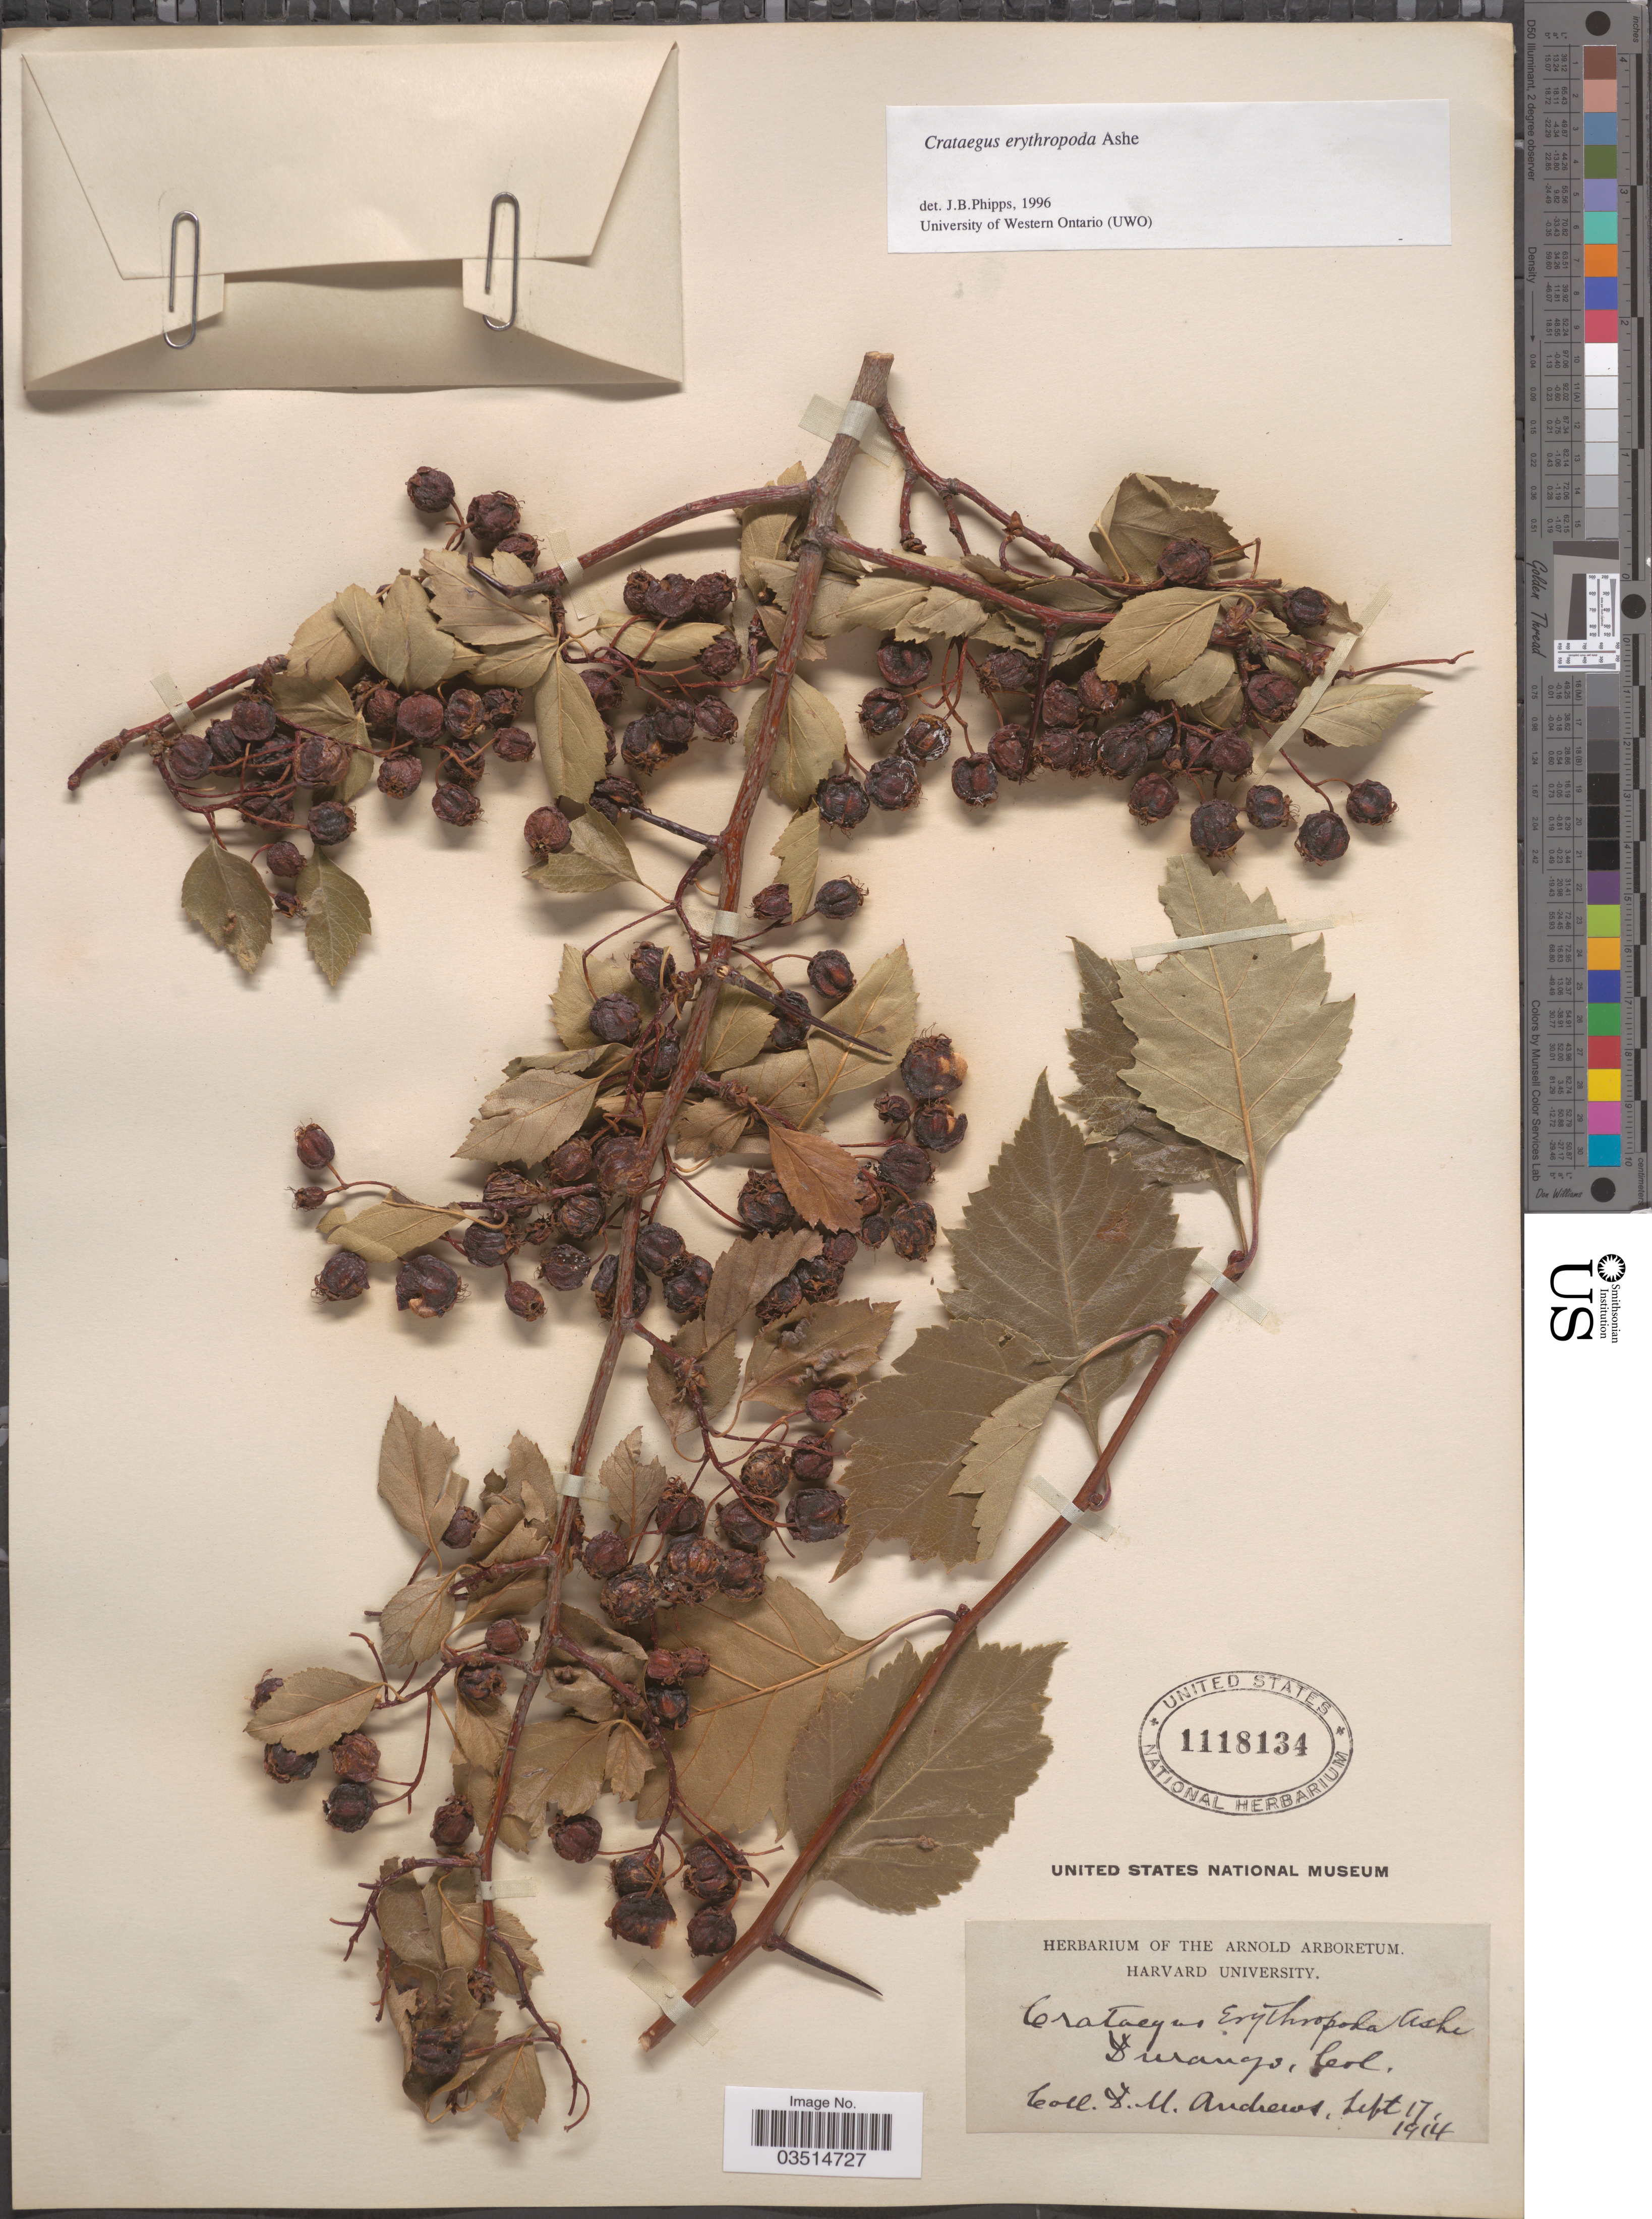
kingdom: Plantae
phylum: Tracheophyta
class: Magnoliopsida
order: Rosales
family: Rosaceae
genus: Crataegus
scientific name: Crataegus erythropoda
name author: Ashe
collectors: D. M. Andrews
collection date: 1914-09-17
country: United States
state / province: Colorado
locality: Durango.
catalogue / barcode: US 1118134